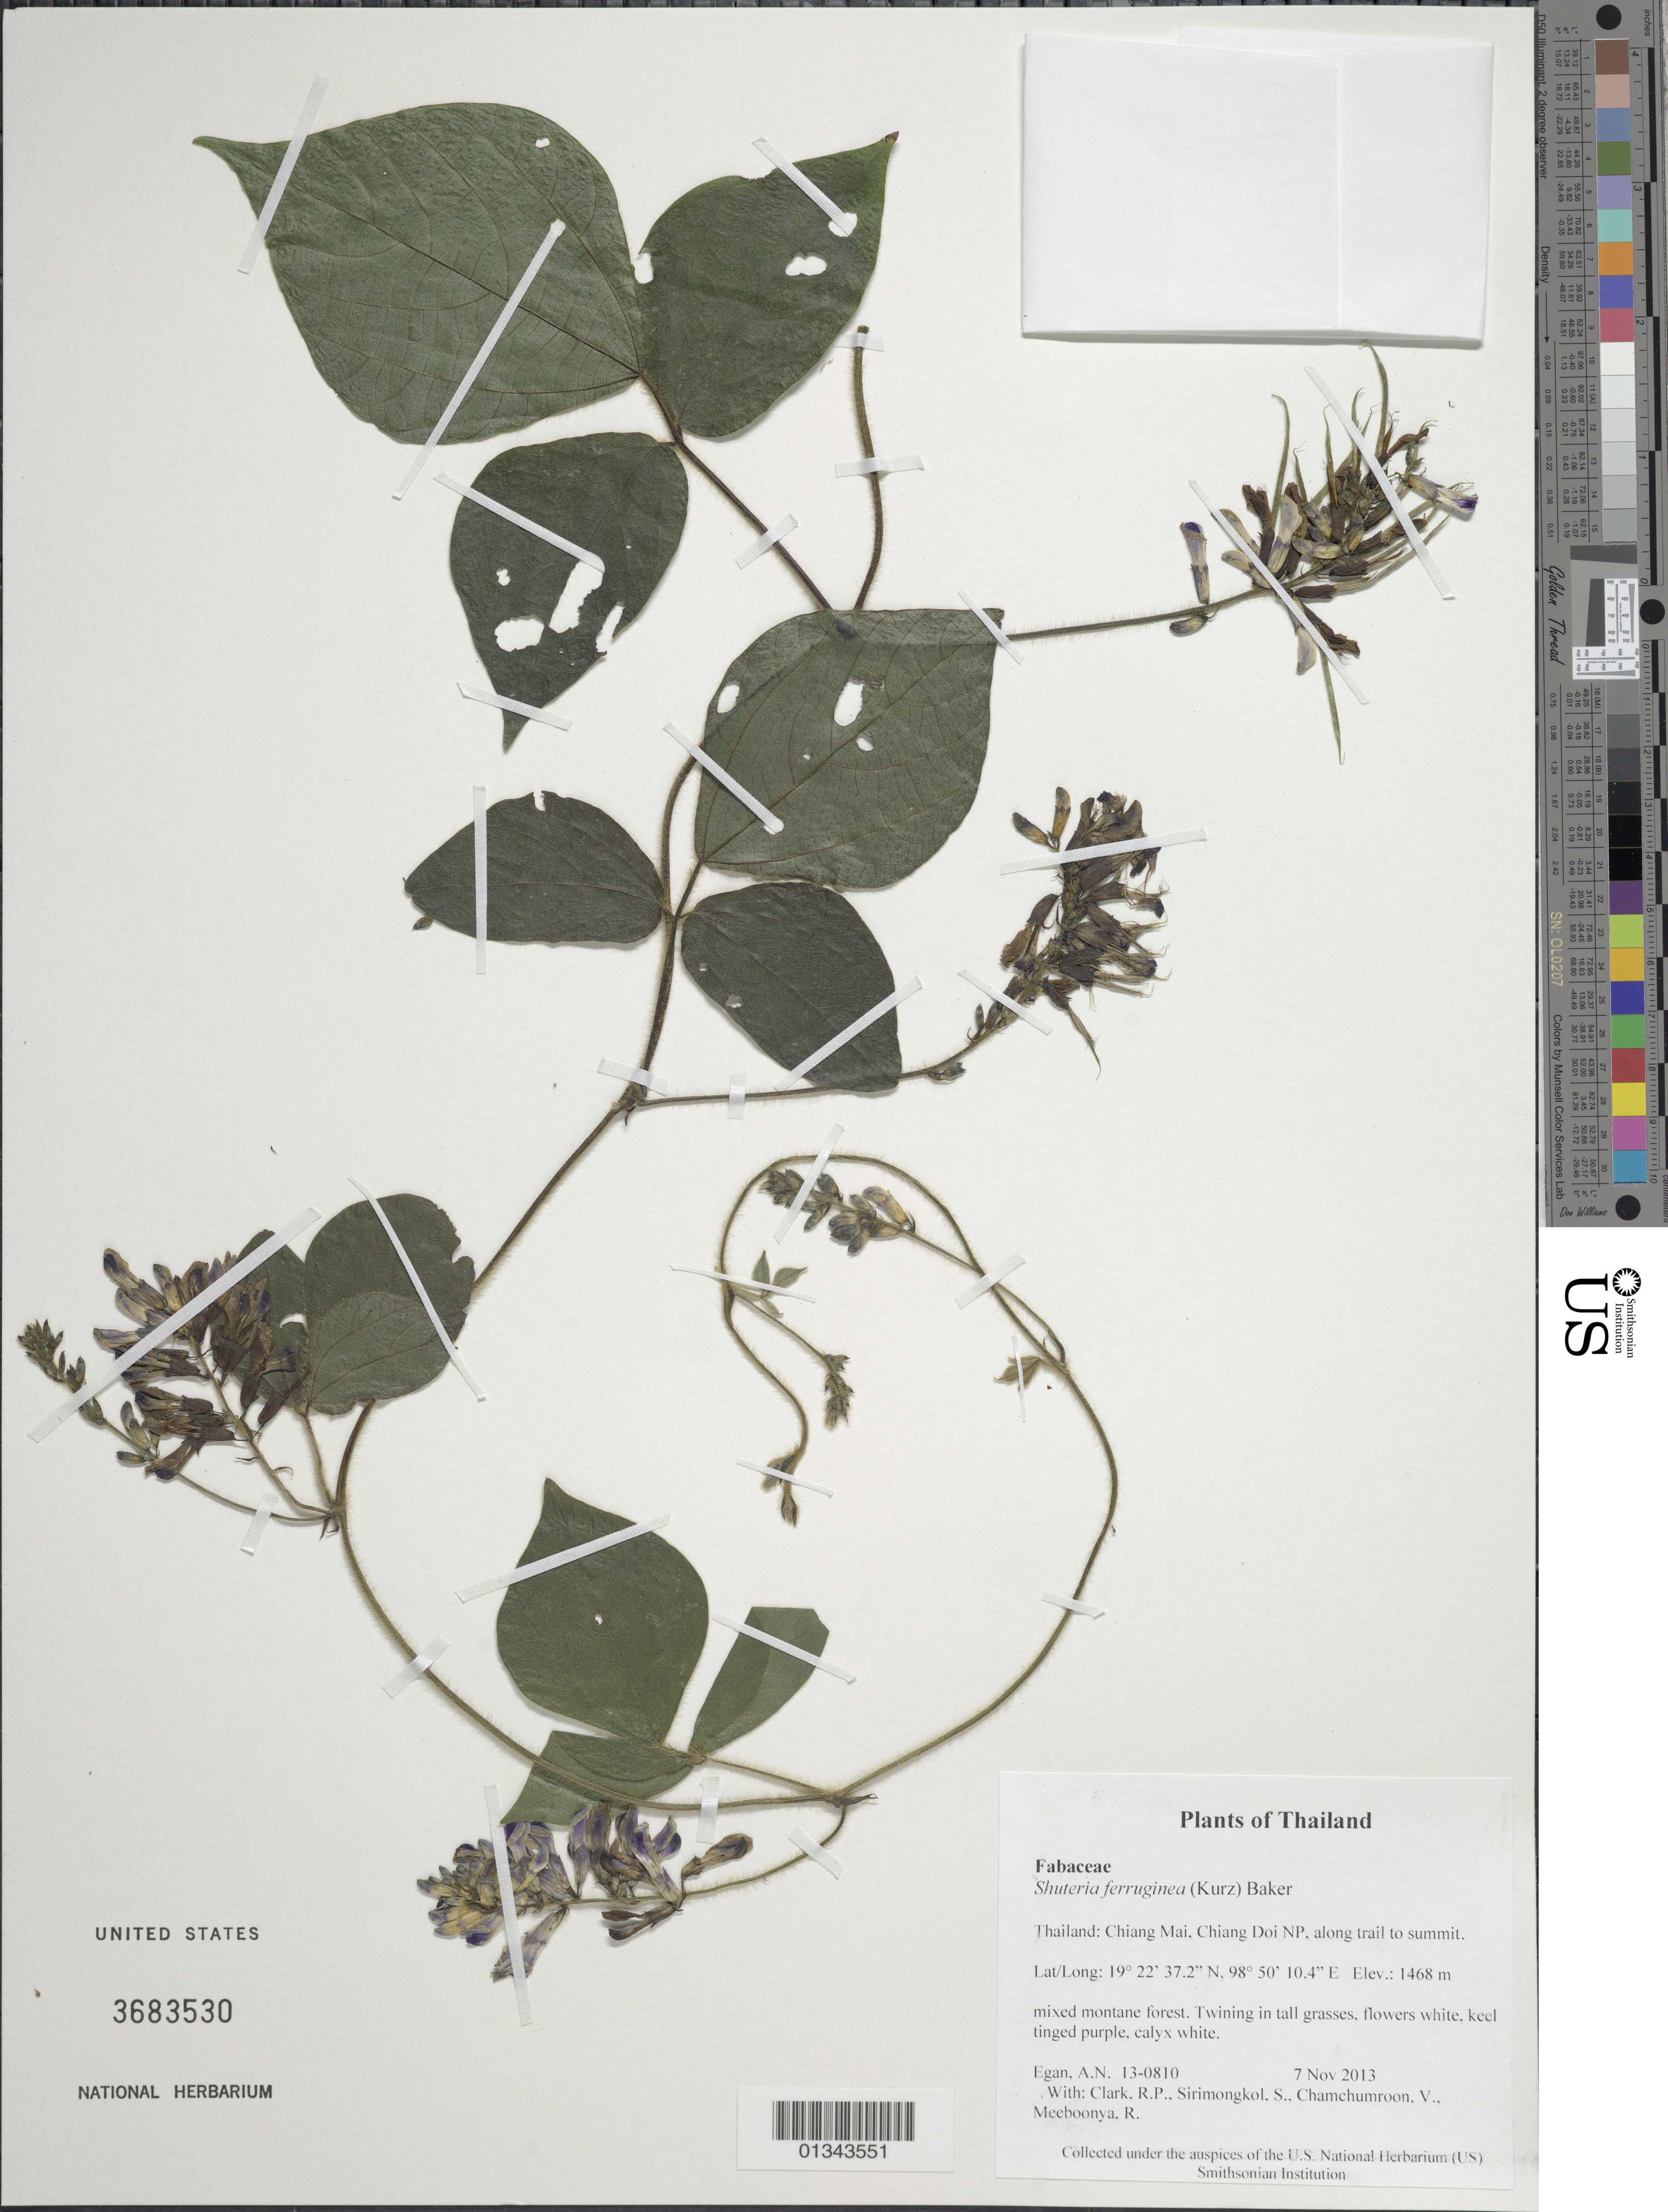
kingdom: Plantae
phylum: Tracheophyta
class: Magnoliopsida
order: Fabales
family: Fabaceae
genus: Shuteria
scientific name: Shuteria ferruginea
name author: (Kurz) Baker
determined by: Egan, Ashley N., (US), Smithsonian Institution - National Museum of Natural History (UNITED STATES)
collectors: A. N. Egan, R. P. Clark, S. Sirimongkol, V. Chamchumroon & R. Meeboonya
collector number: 13-0810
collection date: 2013-11-07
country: Thailand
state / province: Chiang Mai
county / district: Mueang Chiang Mai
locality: Chiang Doi NP, along trail to summit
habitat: mixed montane forest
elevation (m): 1468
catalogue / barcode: US 3683530